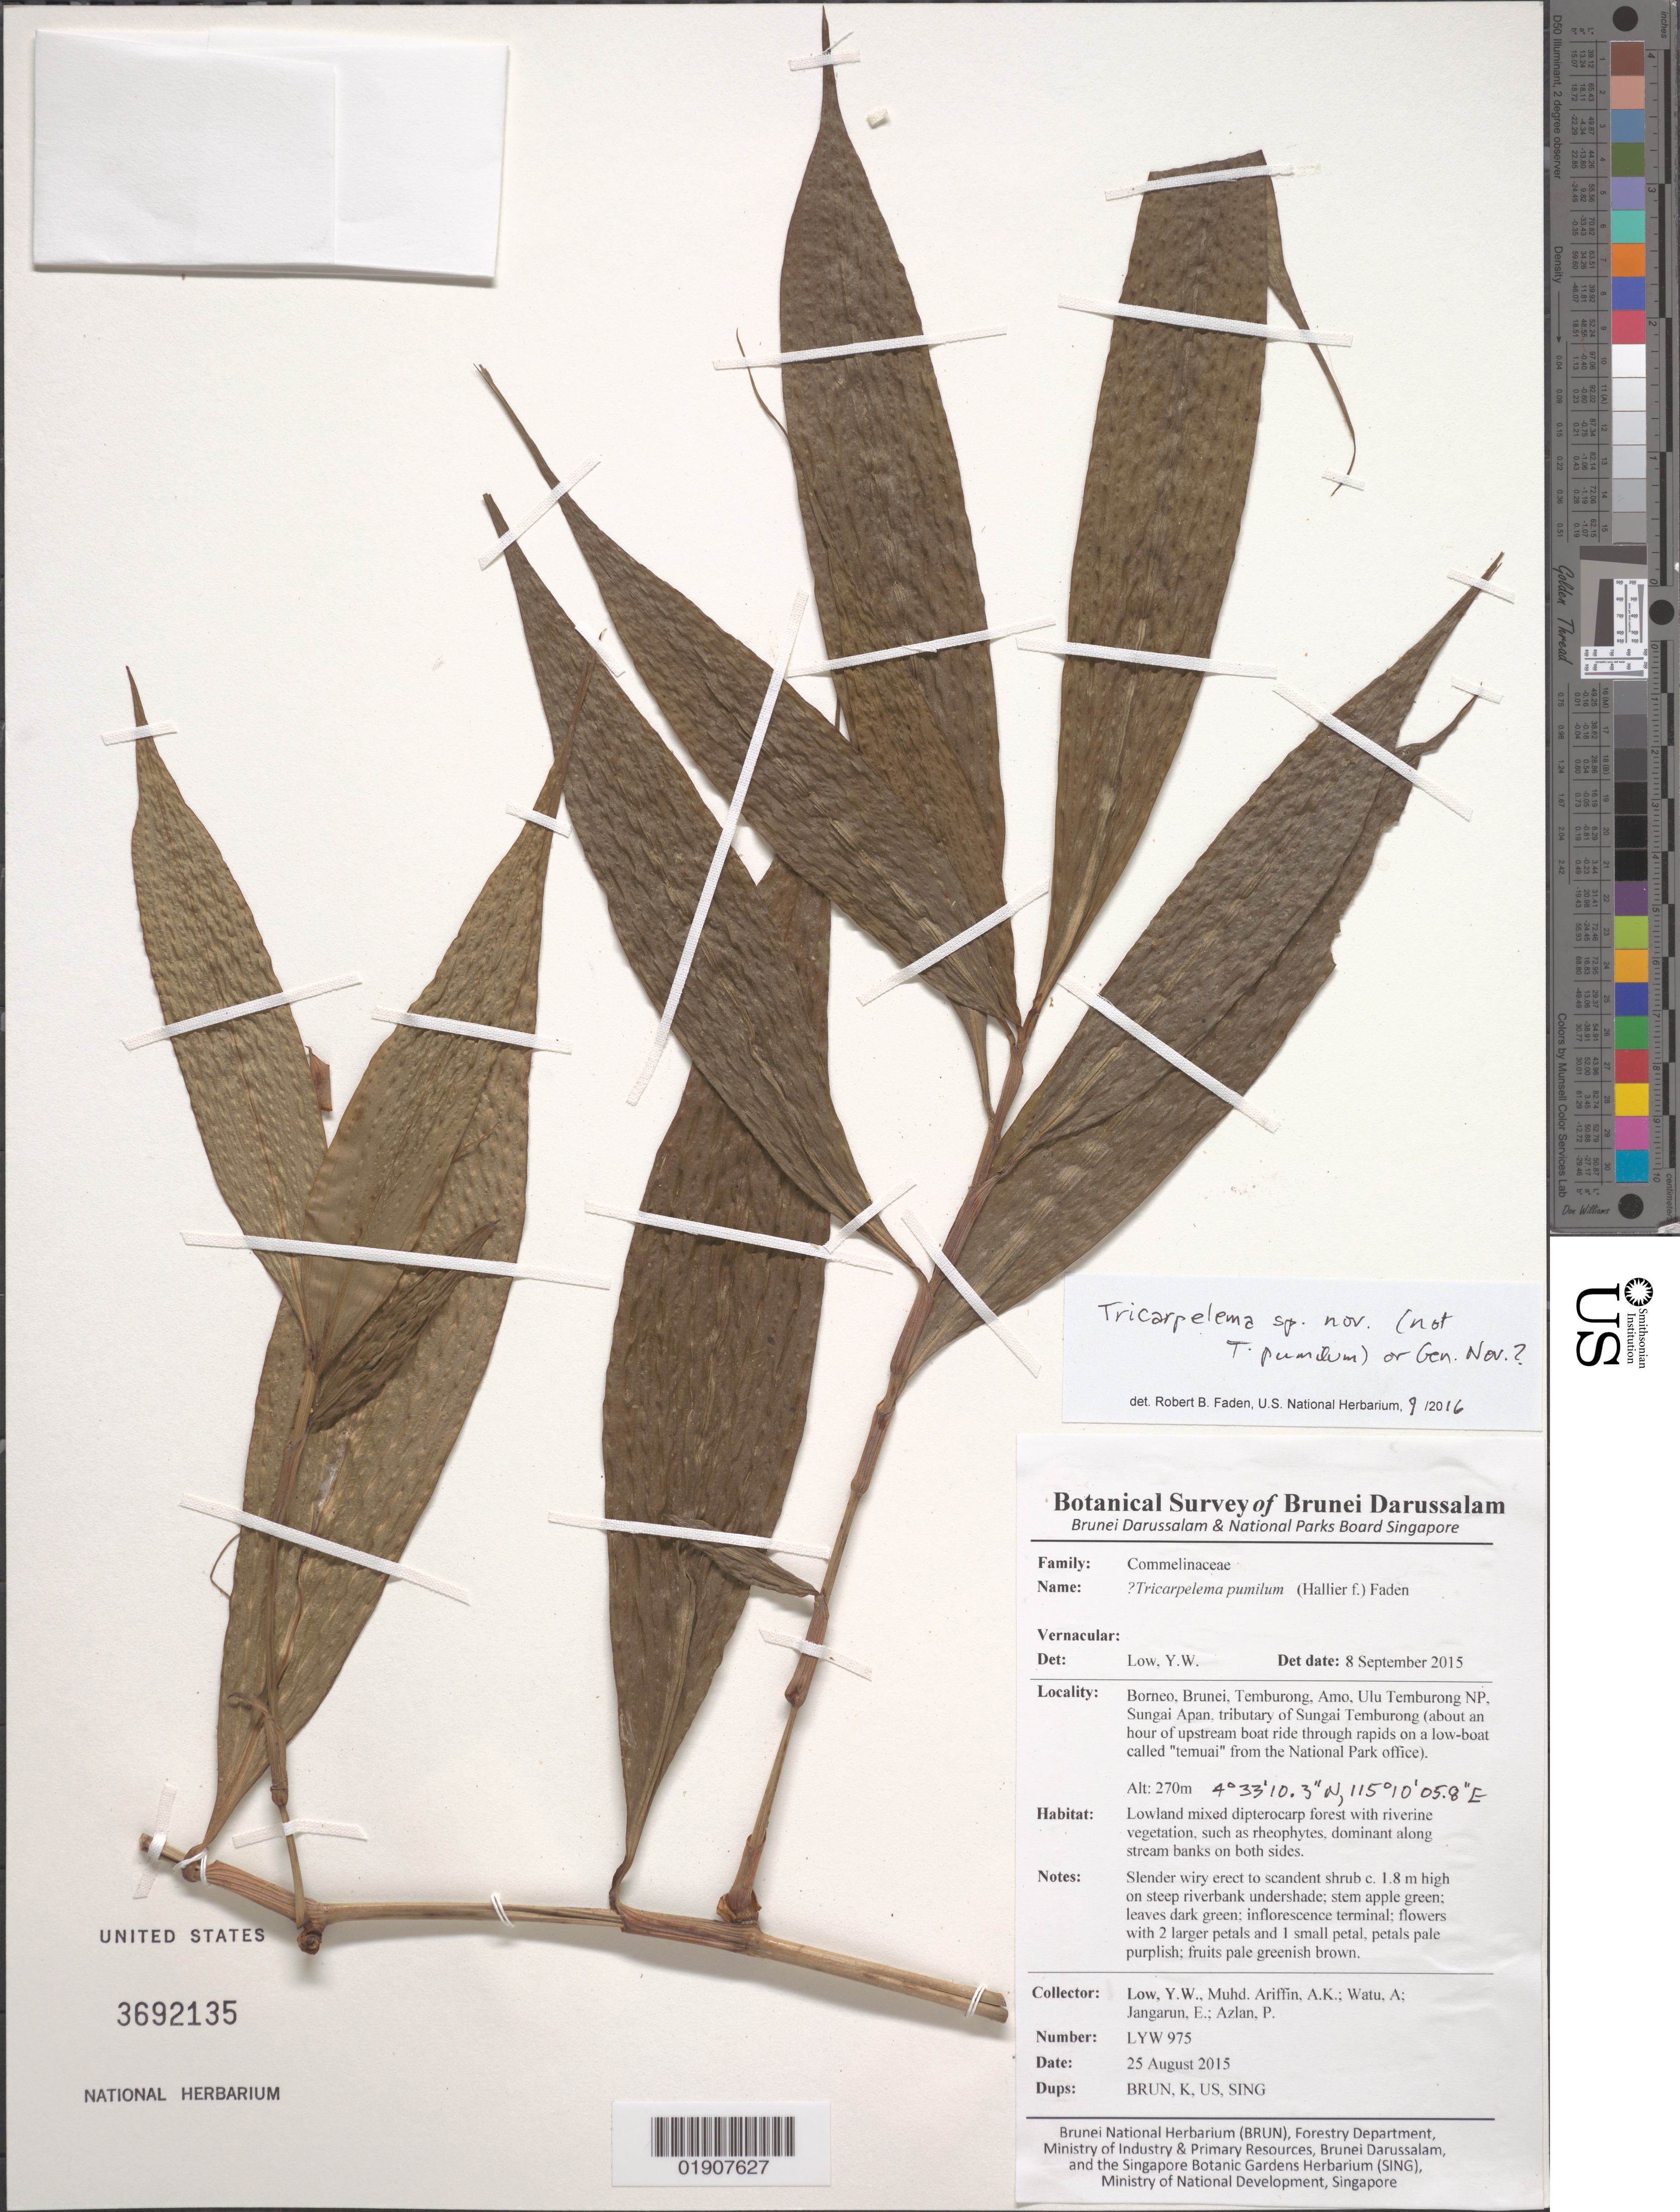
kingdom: Plantae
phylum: Tracheophyta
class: Liliopsida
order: Commelinales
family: Commelinaceae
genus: Tricarpelema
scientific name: Tricarpelema sp.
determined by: Faden, Robert B., (US), Smithsonian Institution - National Museum of Natural History (UNITED STATES)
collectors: Y. Low, A. Muhd. Ariffin, A. Watu, E. Jangarun & P. Azlan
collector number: LYW 975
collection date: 2015-08-25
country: Brunei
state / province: Temburong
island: Borneo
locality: Borneo, Brunei, Temburong, Amo, Ulu Temburong NP, Sungai Apan, tributary of Sungai Temburong (about an hour of upstream boat ride through rapids on a low-boat called "temuai" from the National Park office).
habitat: Lowland mixed dipterocarp forest with riverine vegetation, such as rheophytes, dominant along stream banks on both sides.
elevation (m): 270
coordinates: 4 33 10.3 N, 115 10 05.8 E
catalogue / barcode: US 3692135